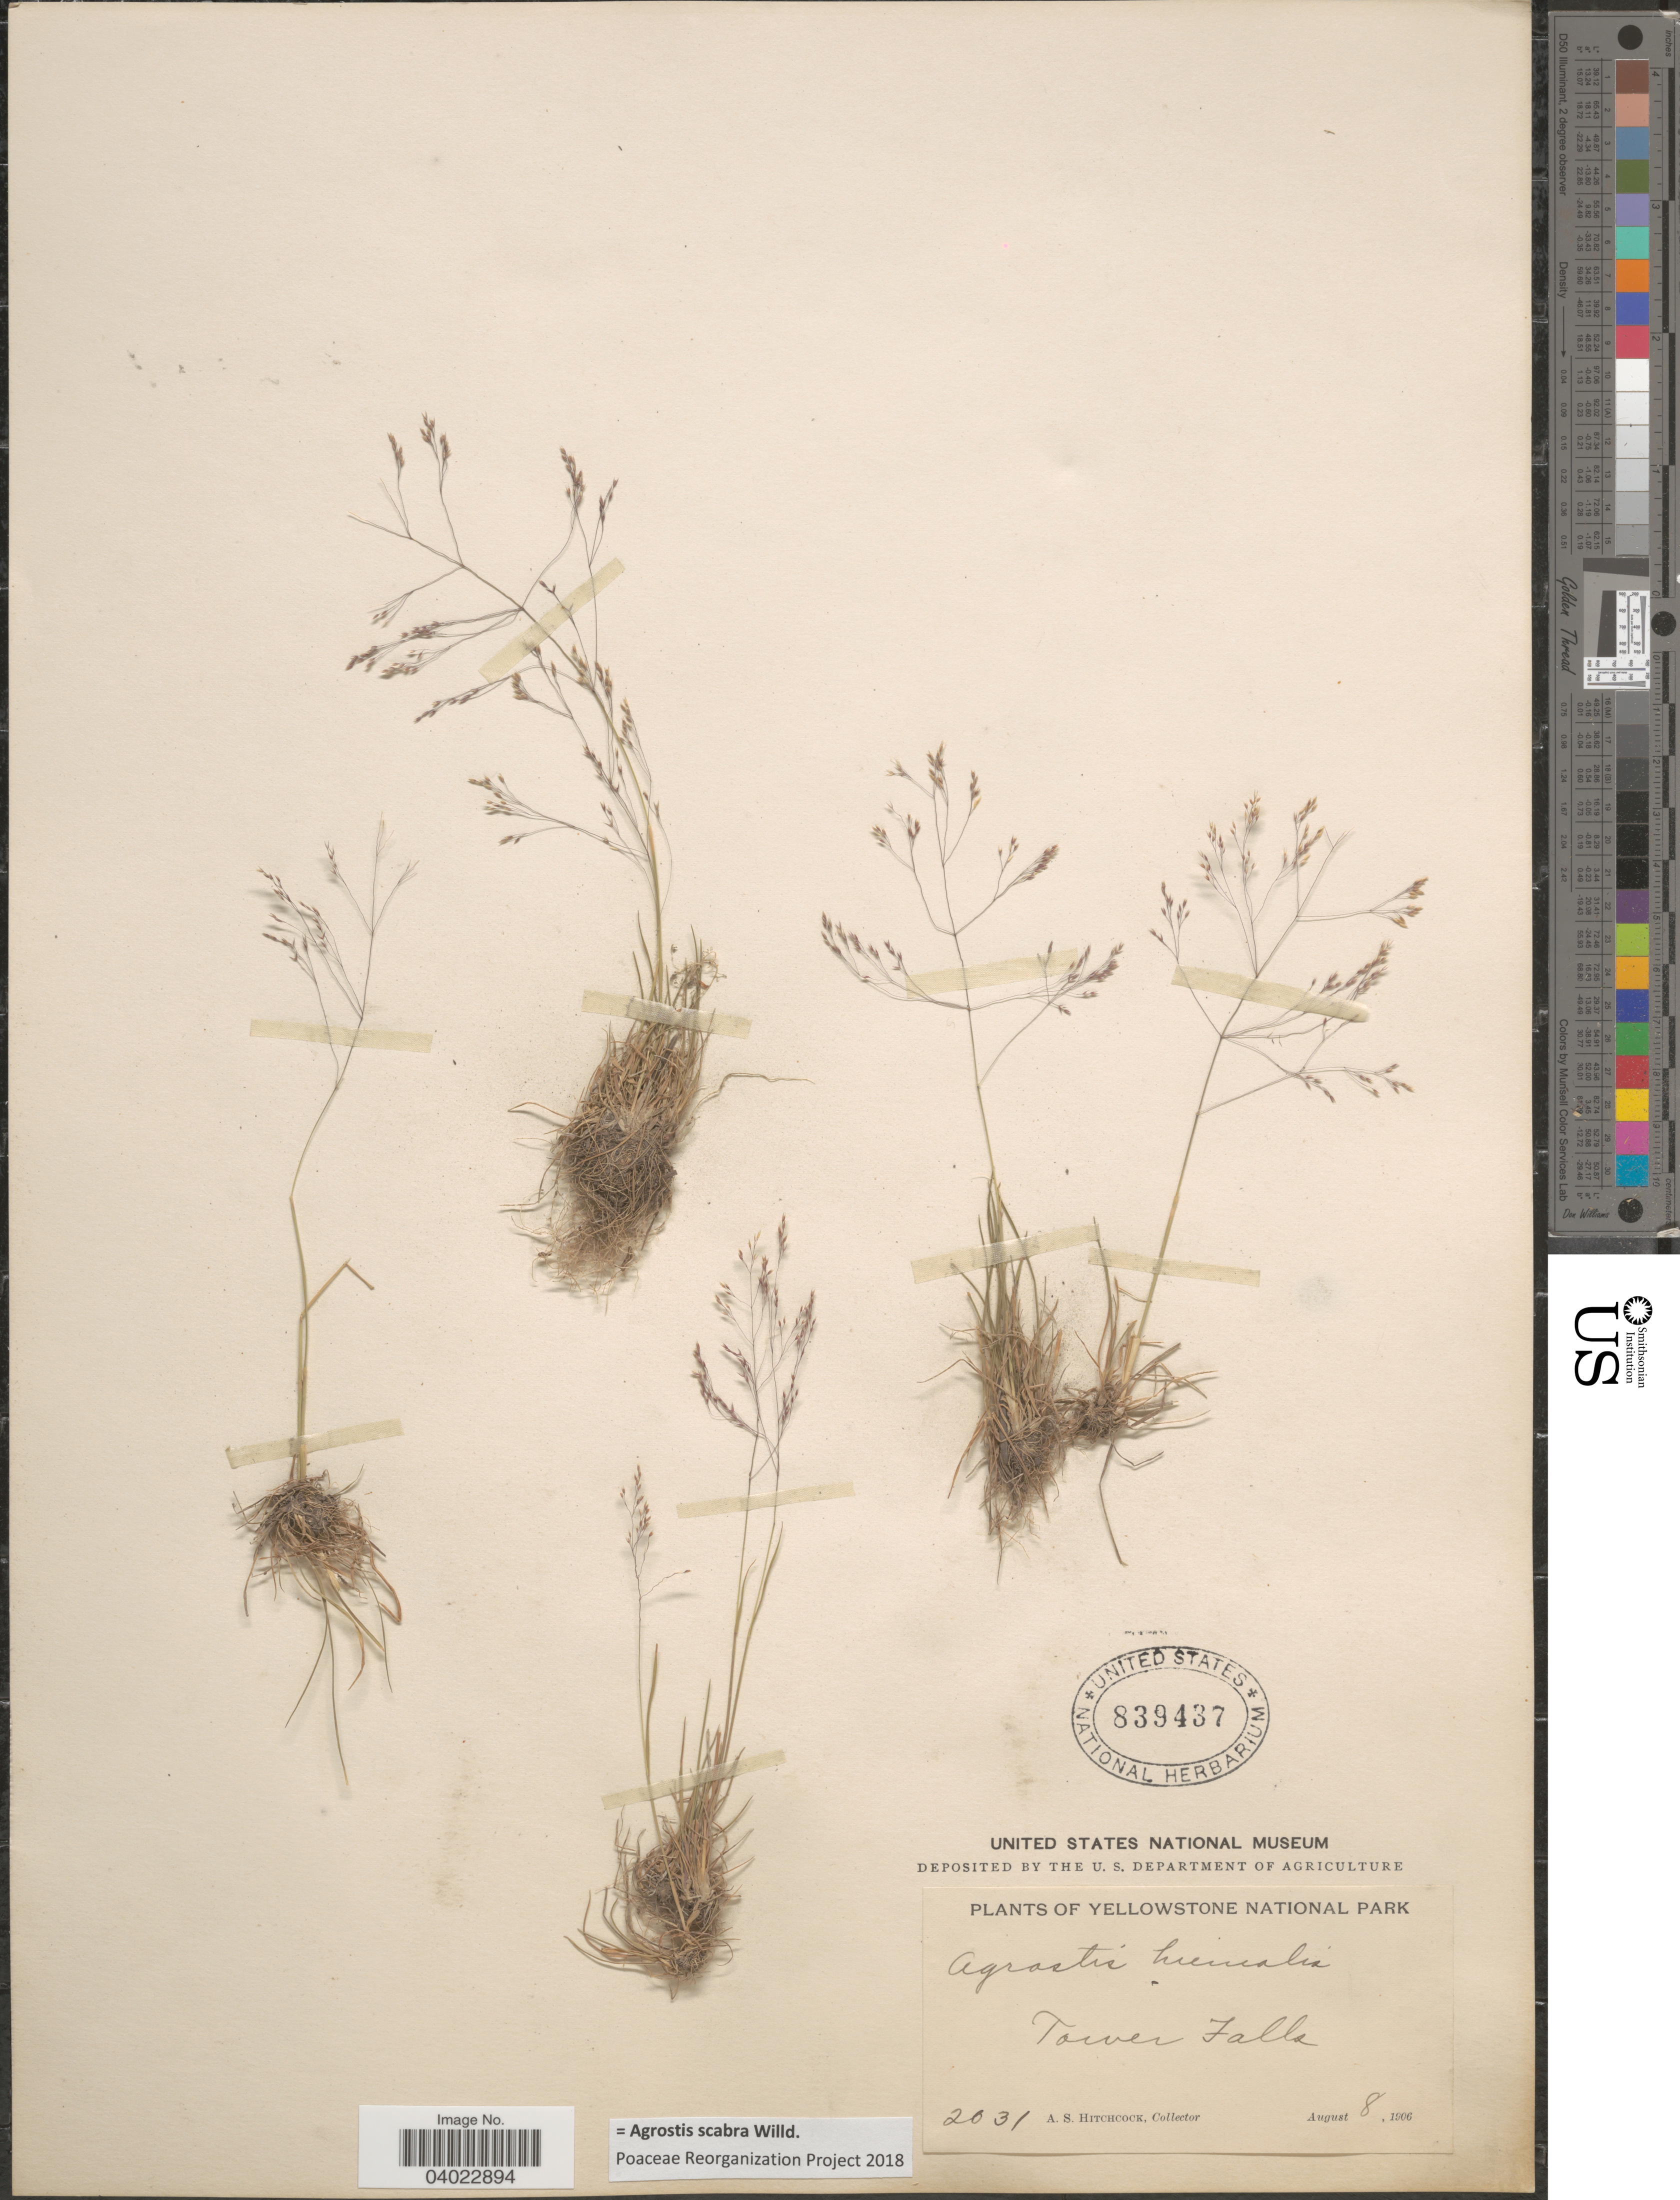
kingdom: Plantae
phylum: Tracheophyta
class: Liliopsida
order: Poales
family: Poaceae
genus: Agrostis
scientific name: Agrostis scabra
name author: Willd.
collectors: A. S. Hitchcock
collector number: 2031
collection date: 1906-08-08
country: United States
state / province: Wyoming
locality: Yellowstone National Park. Tower Falls.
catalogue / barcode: US 839437